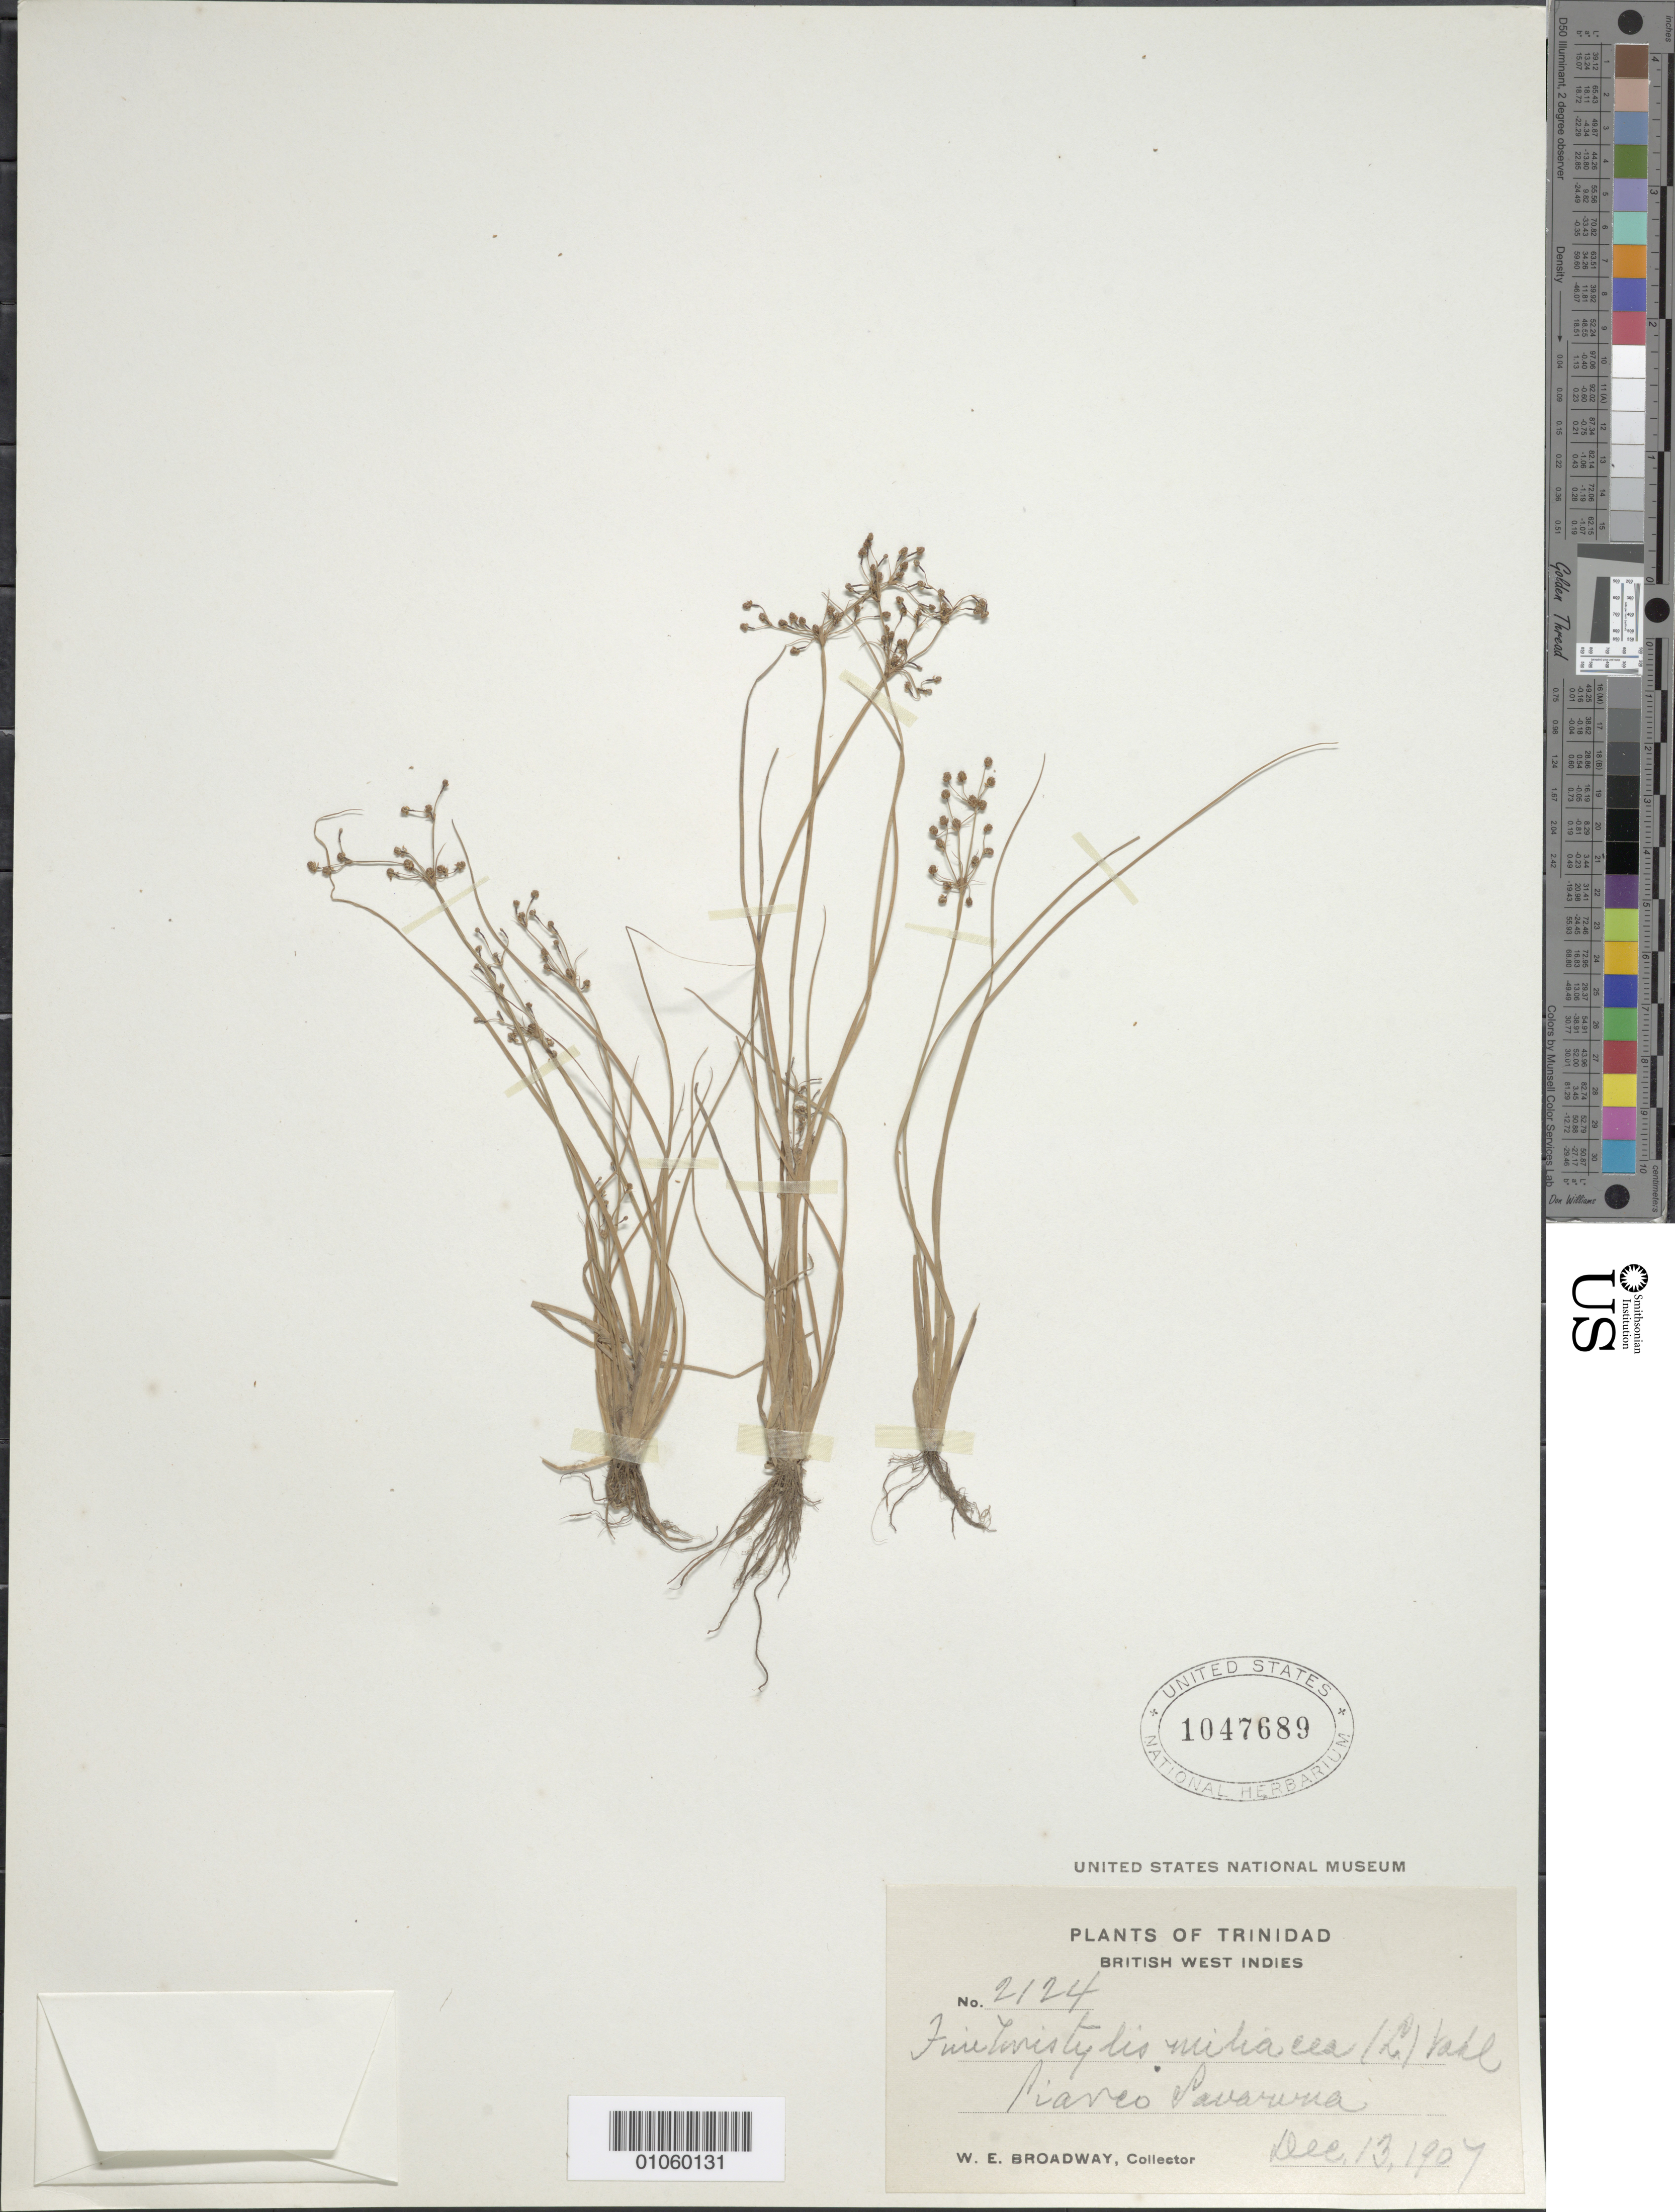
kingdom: Plantae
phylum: Tracheophyta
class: Liliopsida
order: Poales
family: Cyperaceae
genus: Fimbristylis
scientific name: Fimbristylis littoralis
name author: Gaudich.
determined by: Strong, M. T., (US), Smithsonian Institution - National Museum of Natural History (UNITED STATES)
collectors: W. E. Broadway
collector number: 2124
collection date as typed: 13 Dec 1907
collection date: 1907-12-13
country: Trinidad and Tobago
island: Trinidad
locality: Piarco Savanna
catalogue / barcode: US 1047689